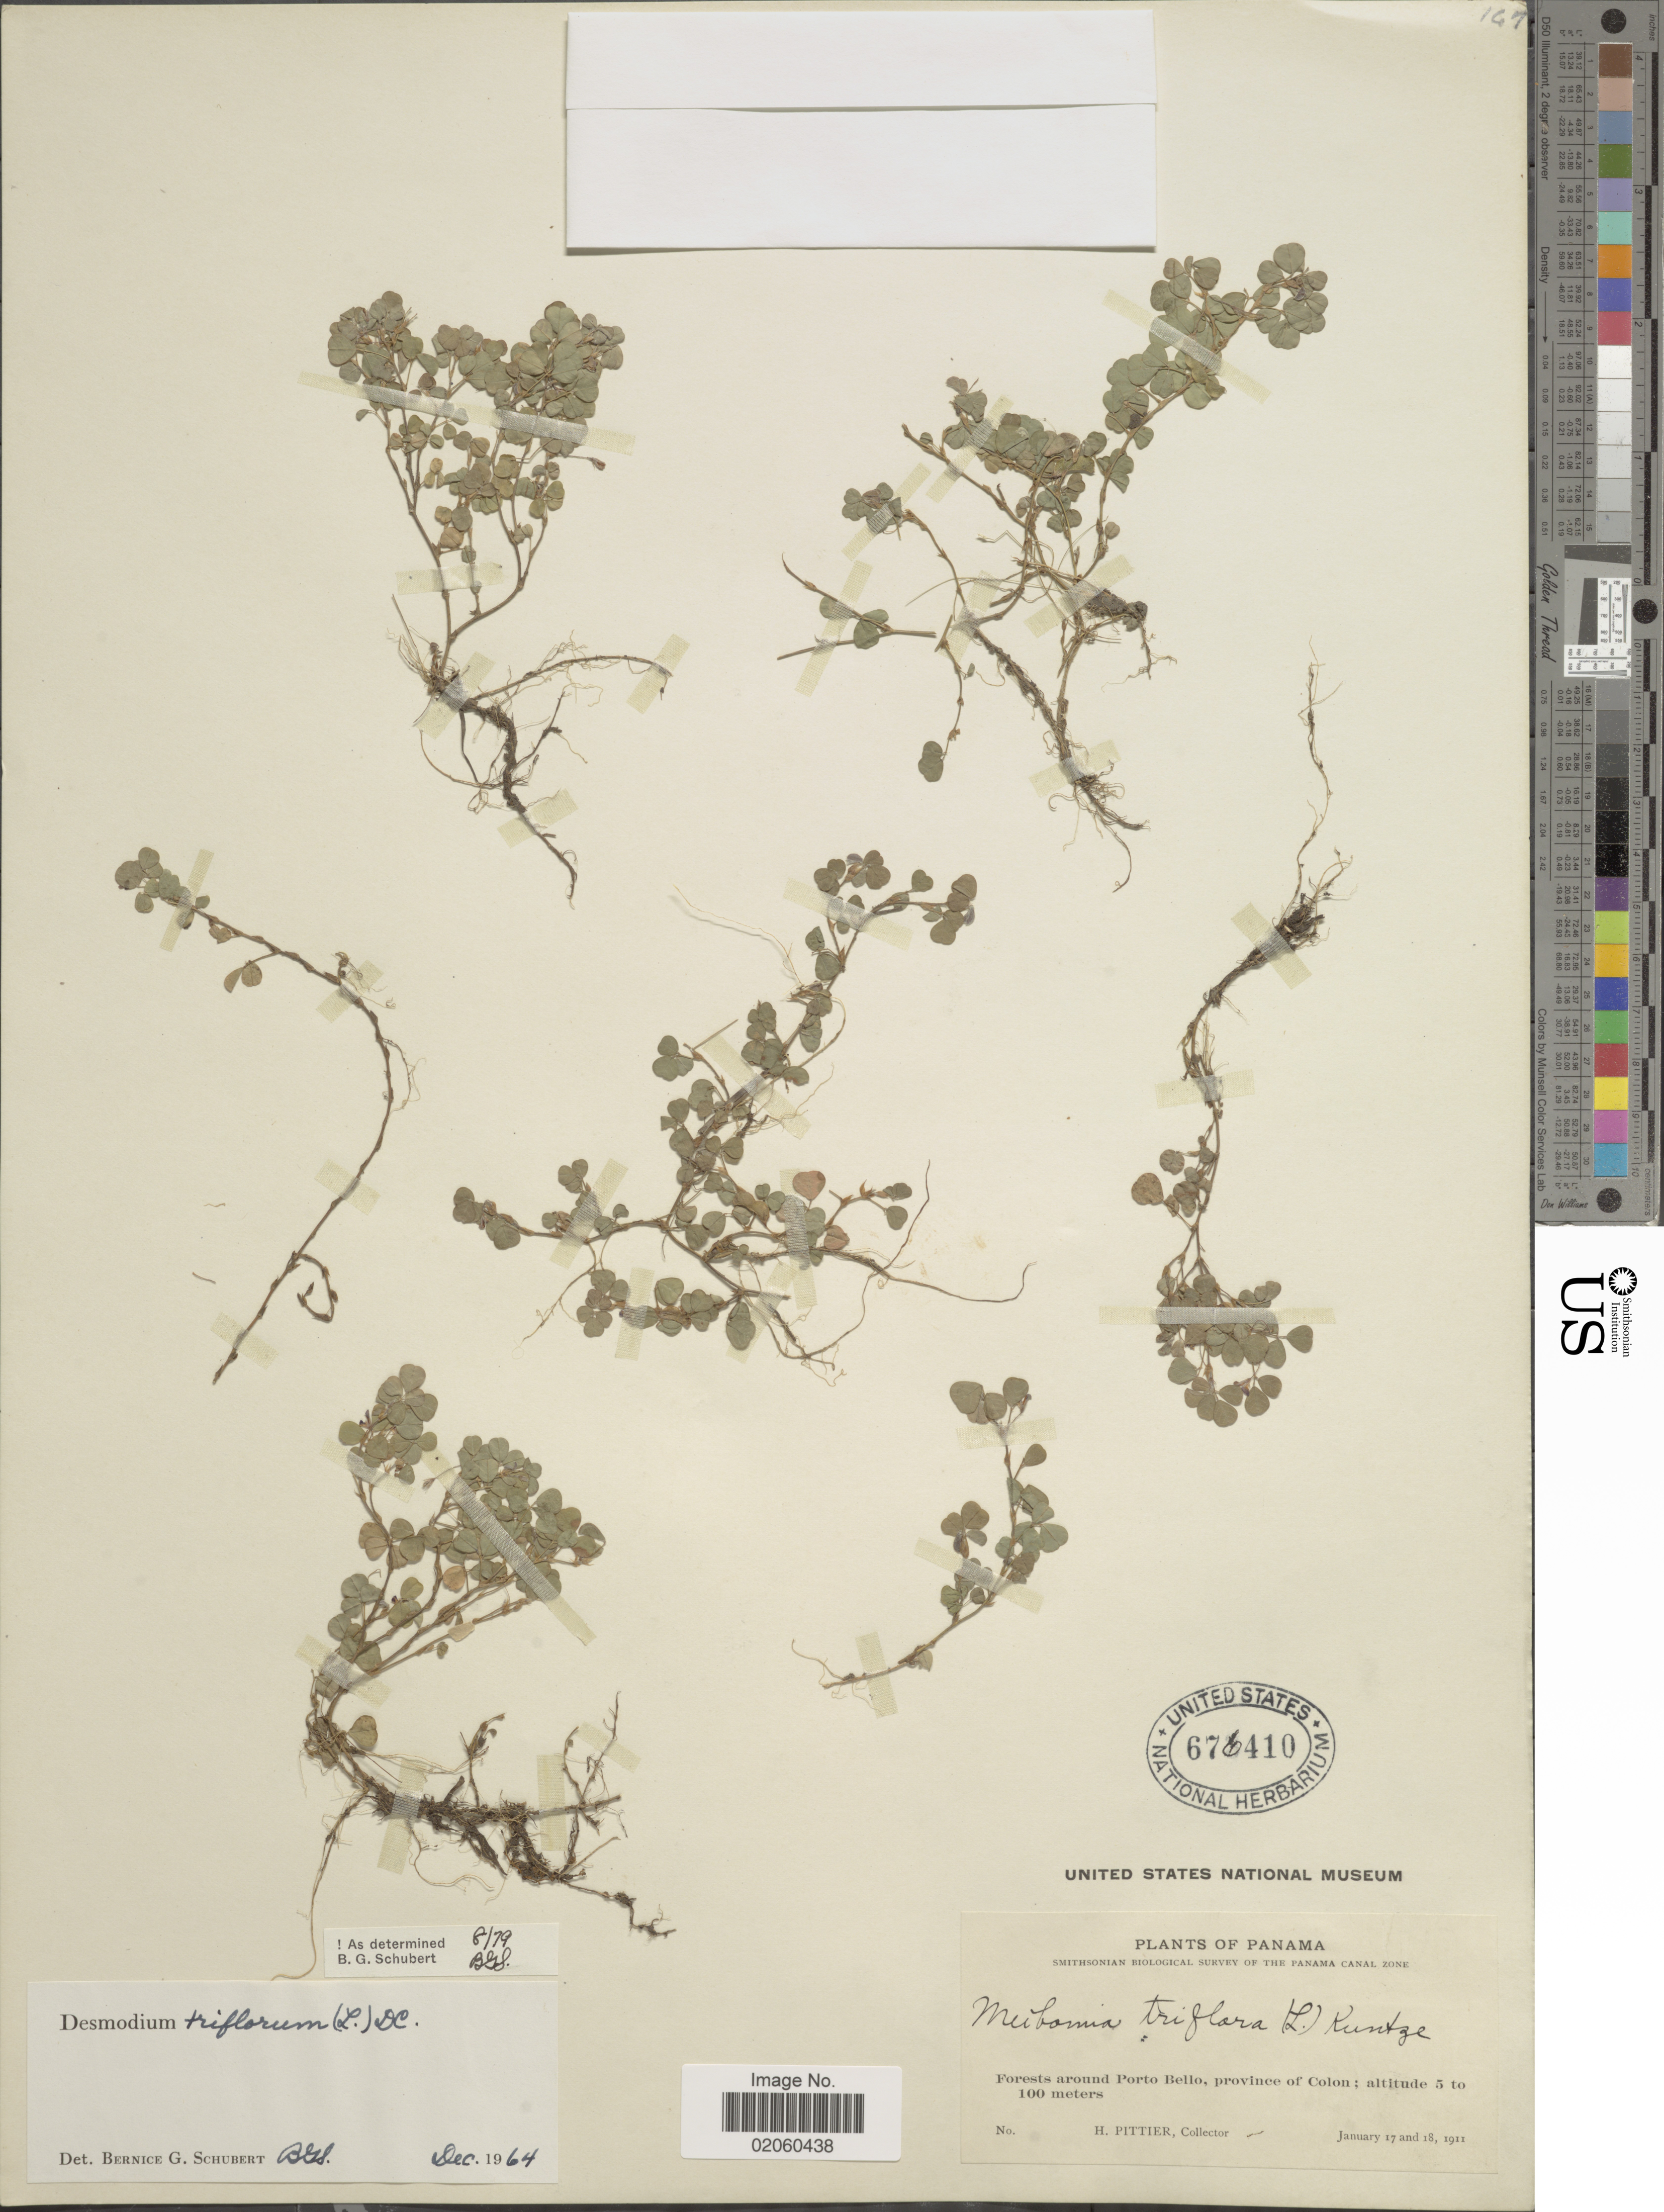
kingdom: Plantae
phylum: Tracheophyta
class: Magnoliopsida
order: Fabales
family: Fabaceae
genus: Grona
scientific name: Grona triflora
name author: (L.) H. Ohashi & K. Ohashi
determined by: Strong, Mark T., (BOT), Smithsonian Institution - National Museum of Natural History (UNITED STATES)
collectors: H. F. Pittier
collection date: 1911-01-17/1911-01-18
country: Panama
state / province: Colón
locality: Forests around Porto Bello, province of Colon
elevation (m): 5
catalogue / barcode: US 676410